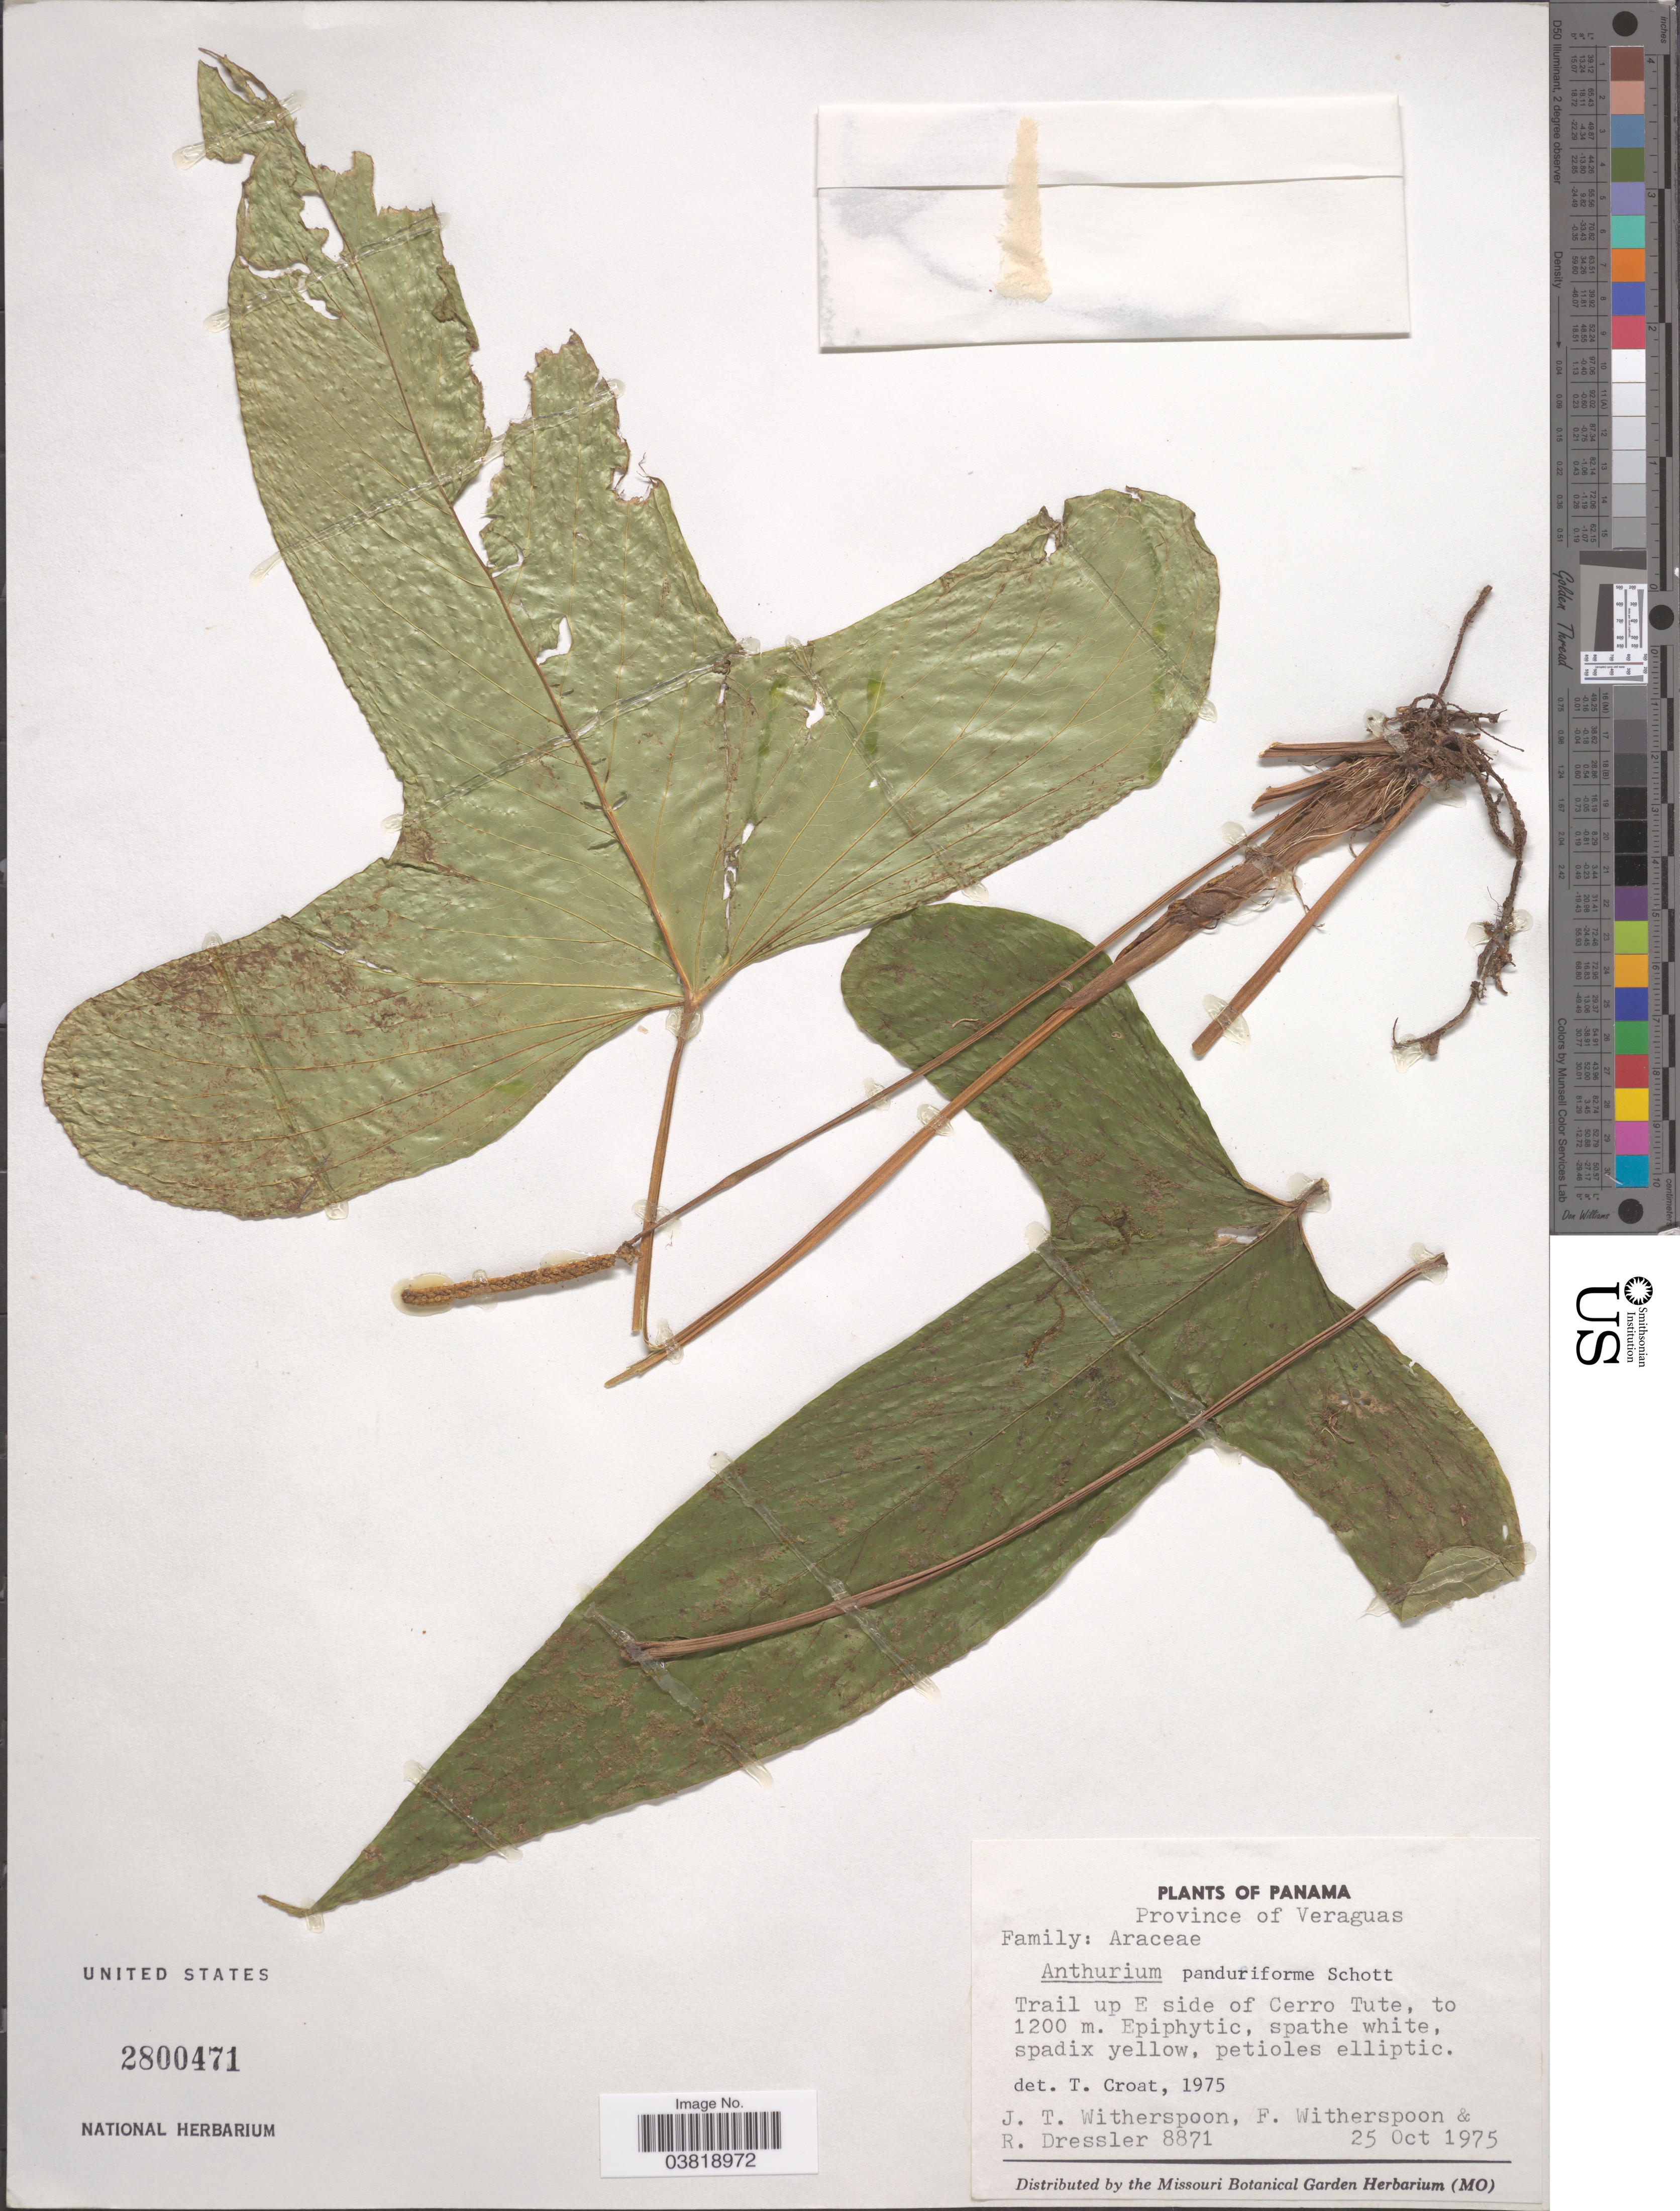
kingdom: Plantae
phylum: Tracheophyta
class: Liliopsida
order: Alismatales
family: Araceae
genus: Anthurium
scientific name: Anthurium panduriforme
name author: Schott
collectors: J. Witherspoon, F. Witherspoon & R. Dressler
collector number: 8871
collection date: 1975-10-25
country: Panama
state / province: Veraguas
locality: Trail up E side of Cerro Tute.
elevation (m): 1200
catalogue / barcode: US 2800471